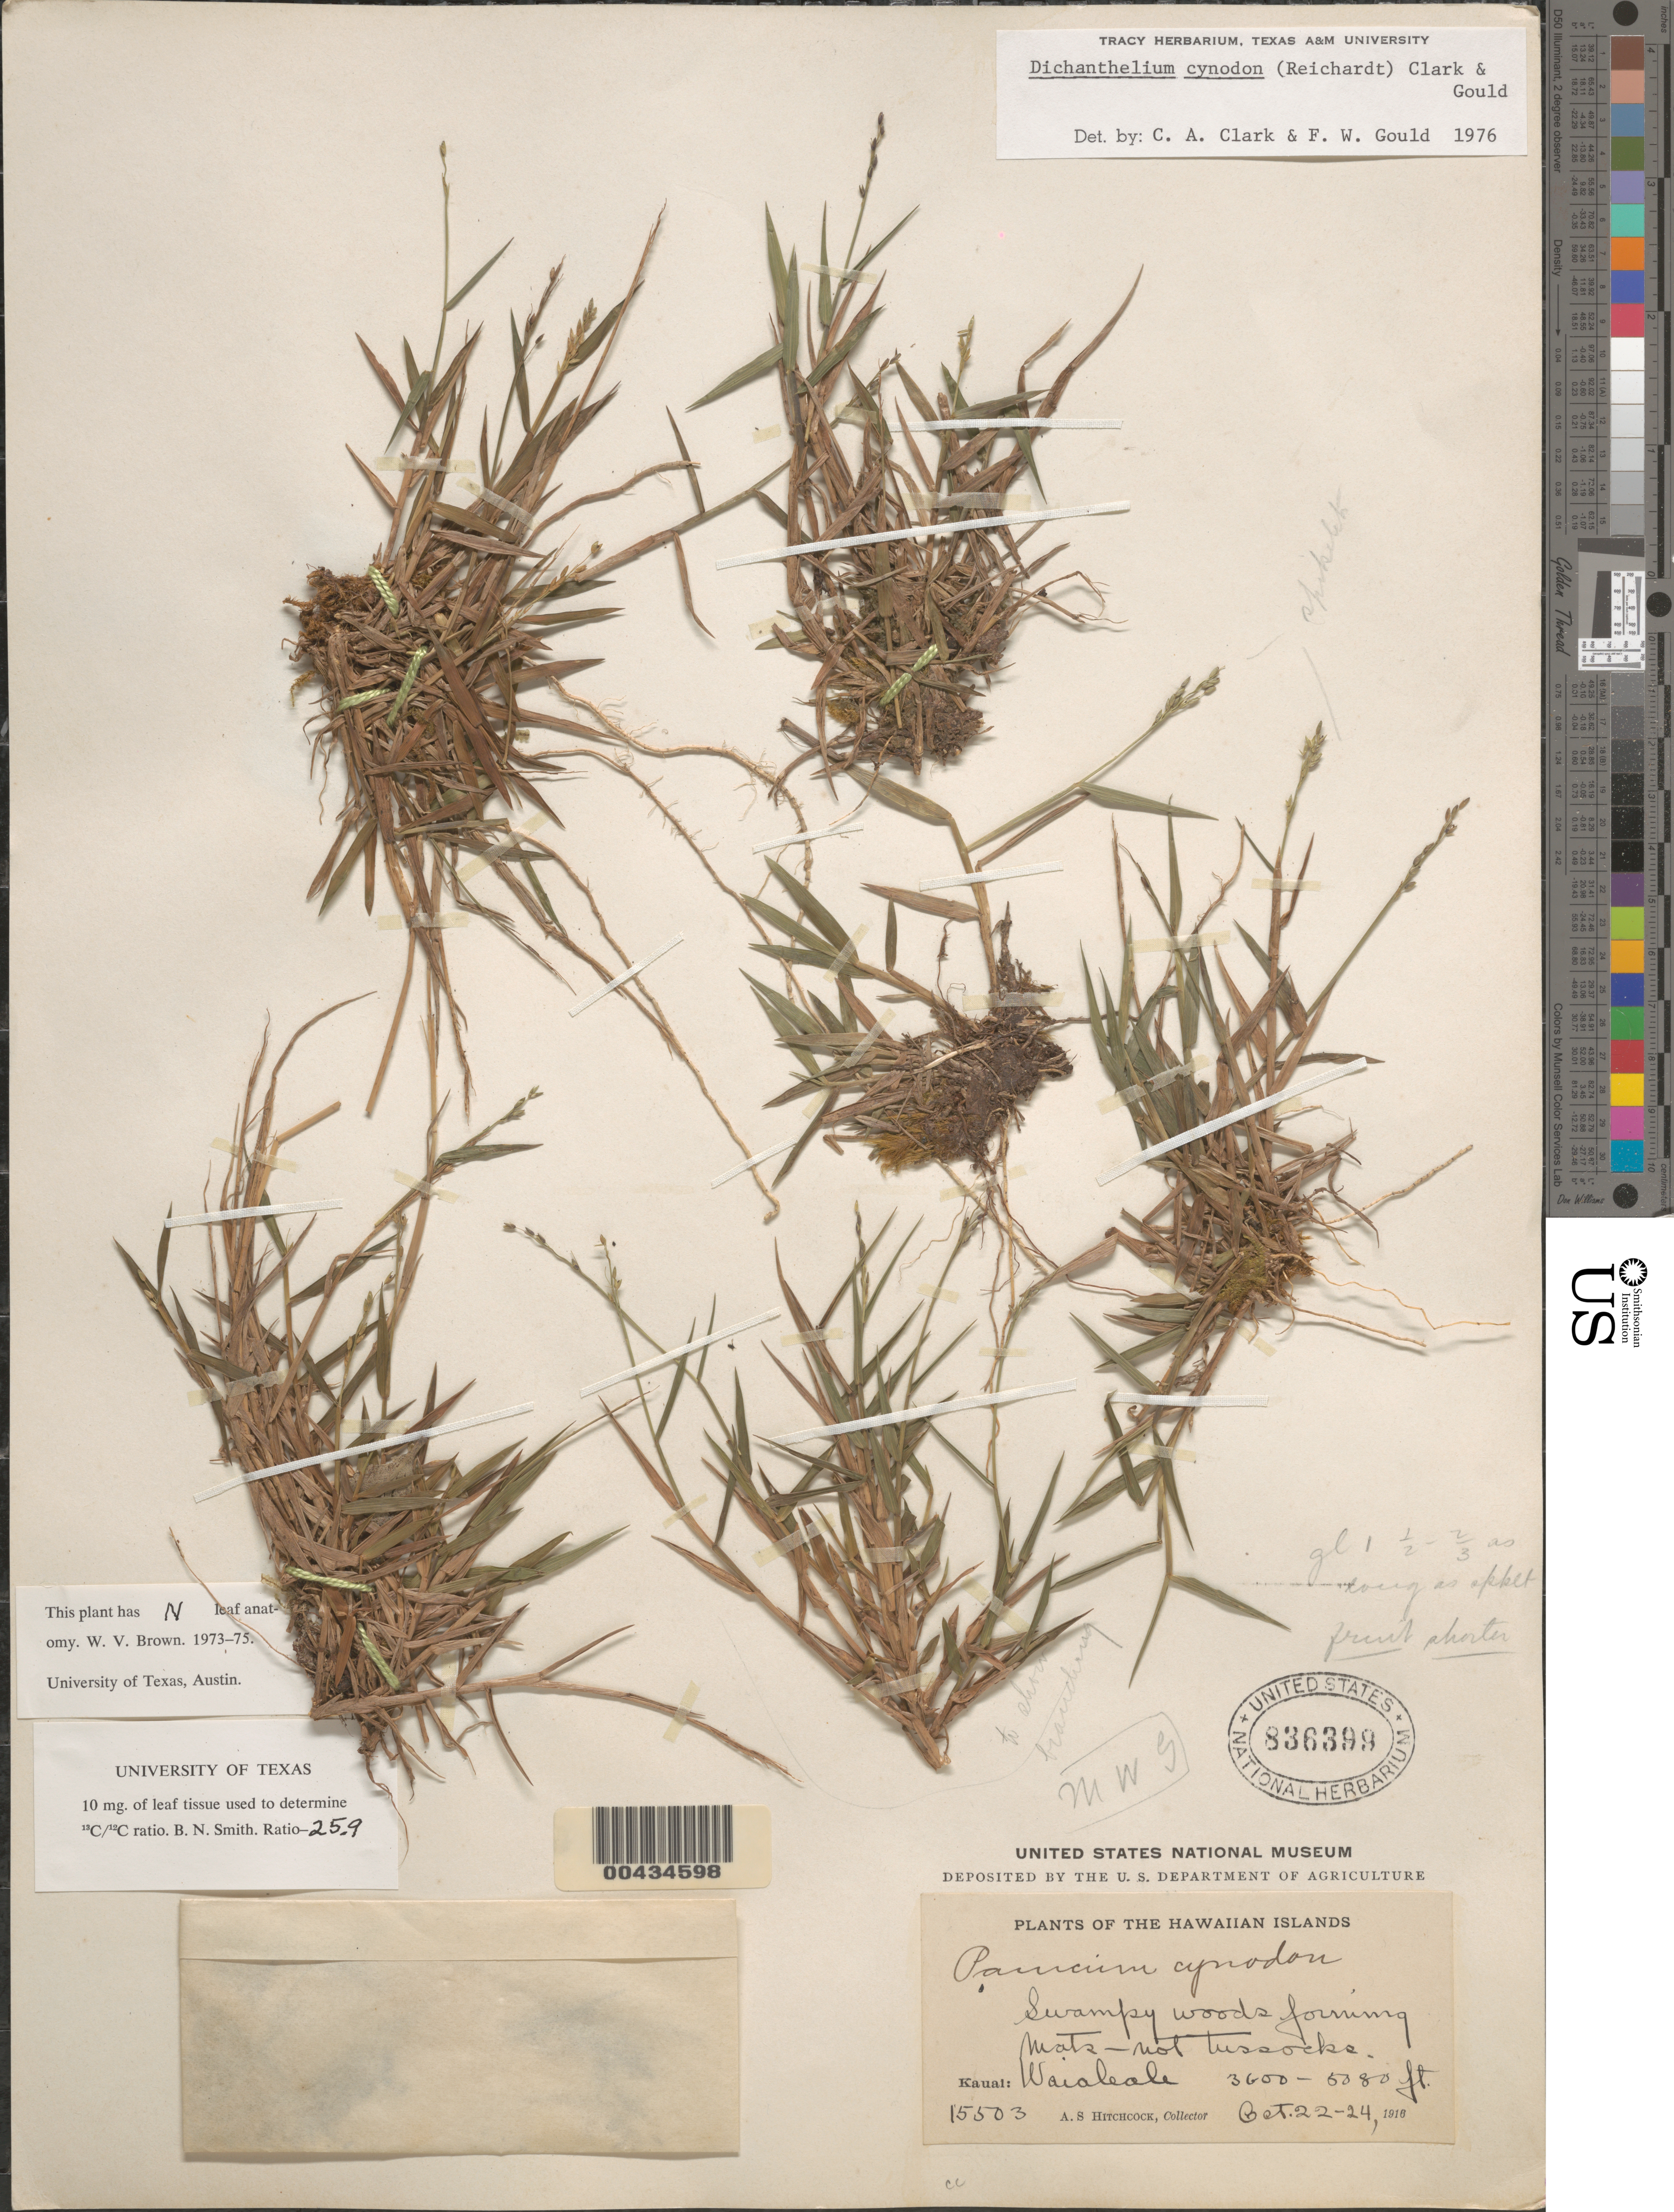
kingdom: Plantae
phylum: Tracheophyta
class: Liliopsida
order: Poales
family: Poaceae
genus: Dichanthelium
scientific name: Dichanthelium cynodon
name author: (Reichardt) C.A. Clark & Gould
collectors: A. S. Hitchcock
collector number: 15503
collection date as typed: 22 Oct 1916 to 24 Oct 1916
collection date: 1916-10-22/1916-10-24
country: United States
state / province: Hawaii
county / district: Kauai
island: Kaua'i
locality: Waialeale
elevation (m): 1097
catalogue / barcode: US 836399